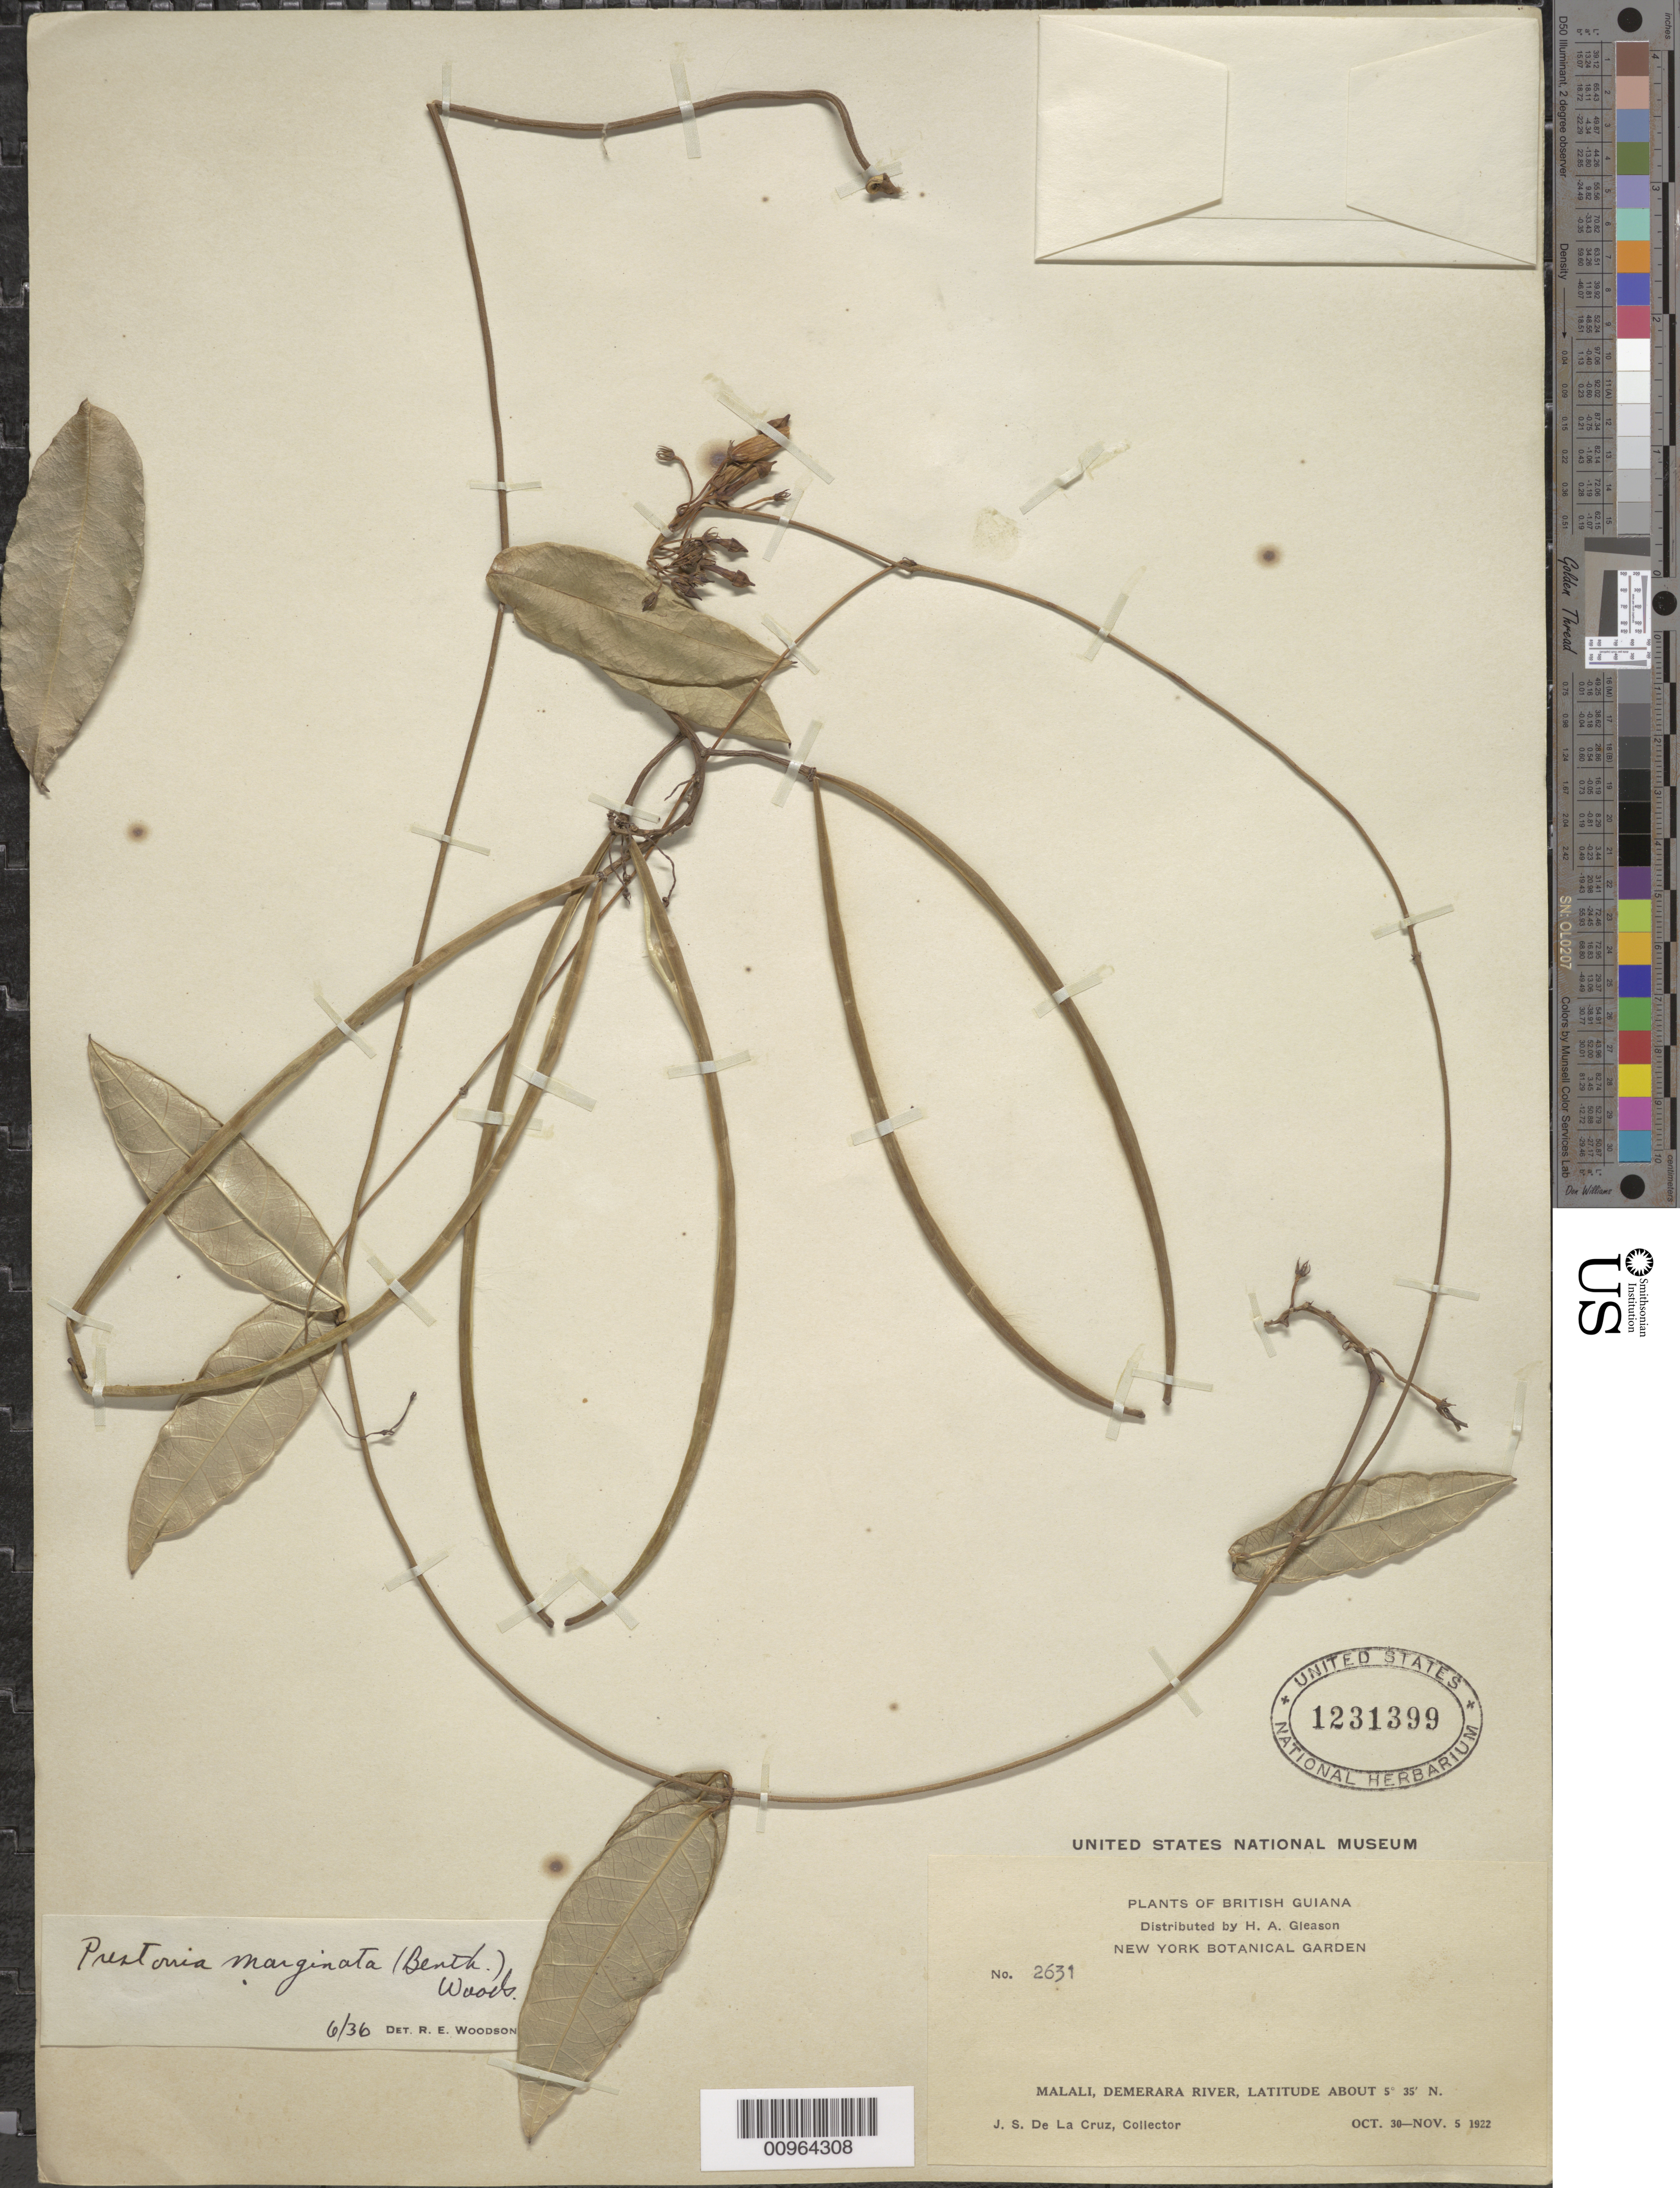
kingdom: Plantae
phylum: Tracheophyta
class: Magnoliopsida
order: Gentianales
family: Apocynaceae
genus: Prestonia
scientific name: Prestonia marginata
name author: Markgr.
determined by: Woodson, R. E., Jr.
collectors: J. S. de la Cruz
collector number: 2631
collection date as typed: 30-Oct-22 to 5-Nov-22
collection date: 1922-10-30/1922-11-05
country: Guyana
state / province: U. Demerara-Berbice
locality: Malali, Demerara R.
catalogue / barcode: US 1231399